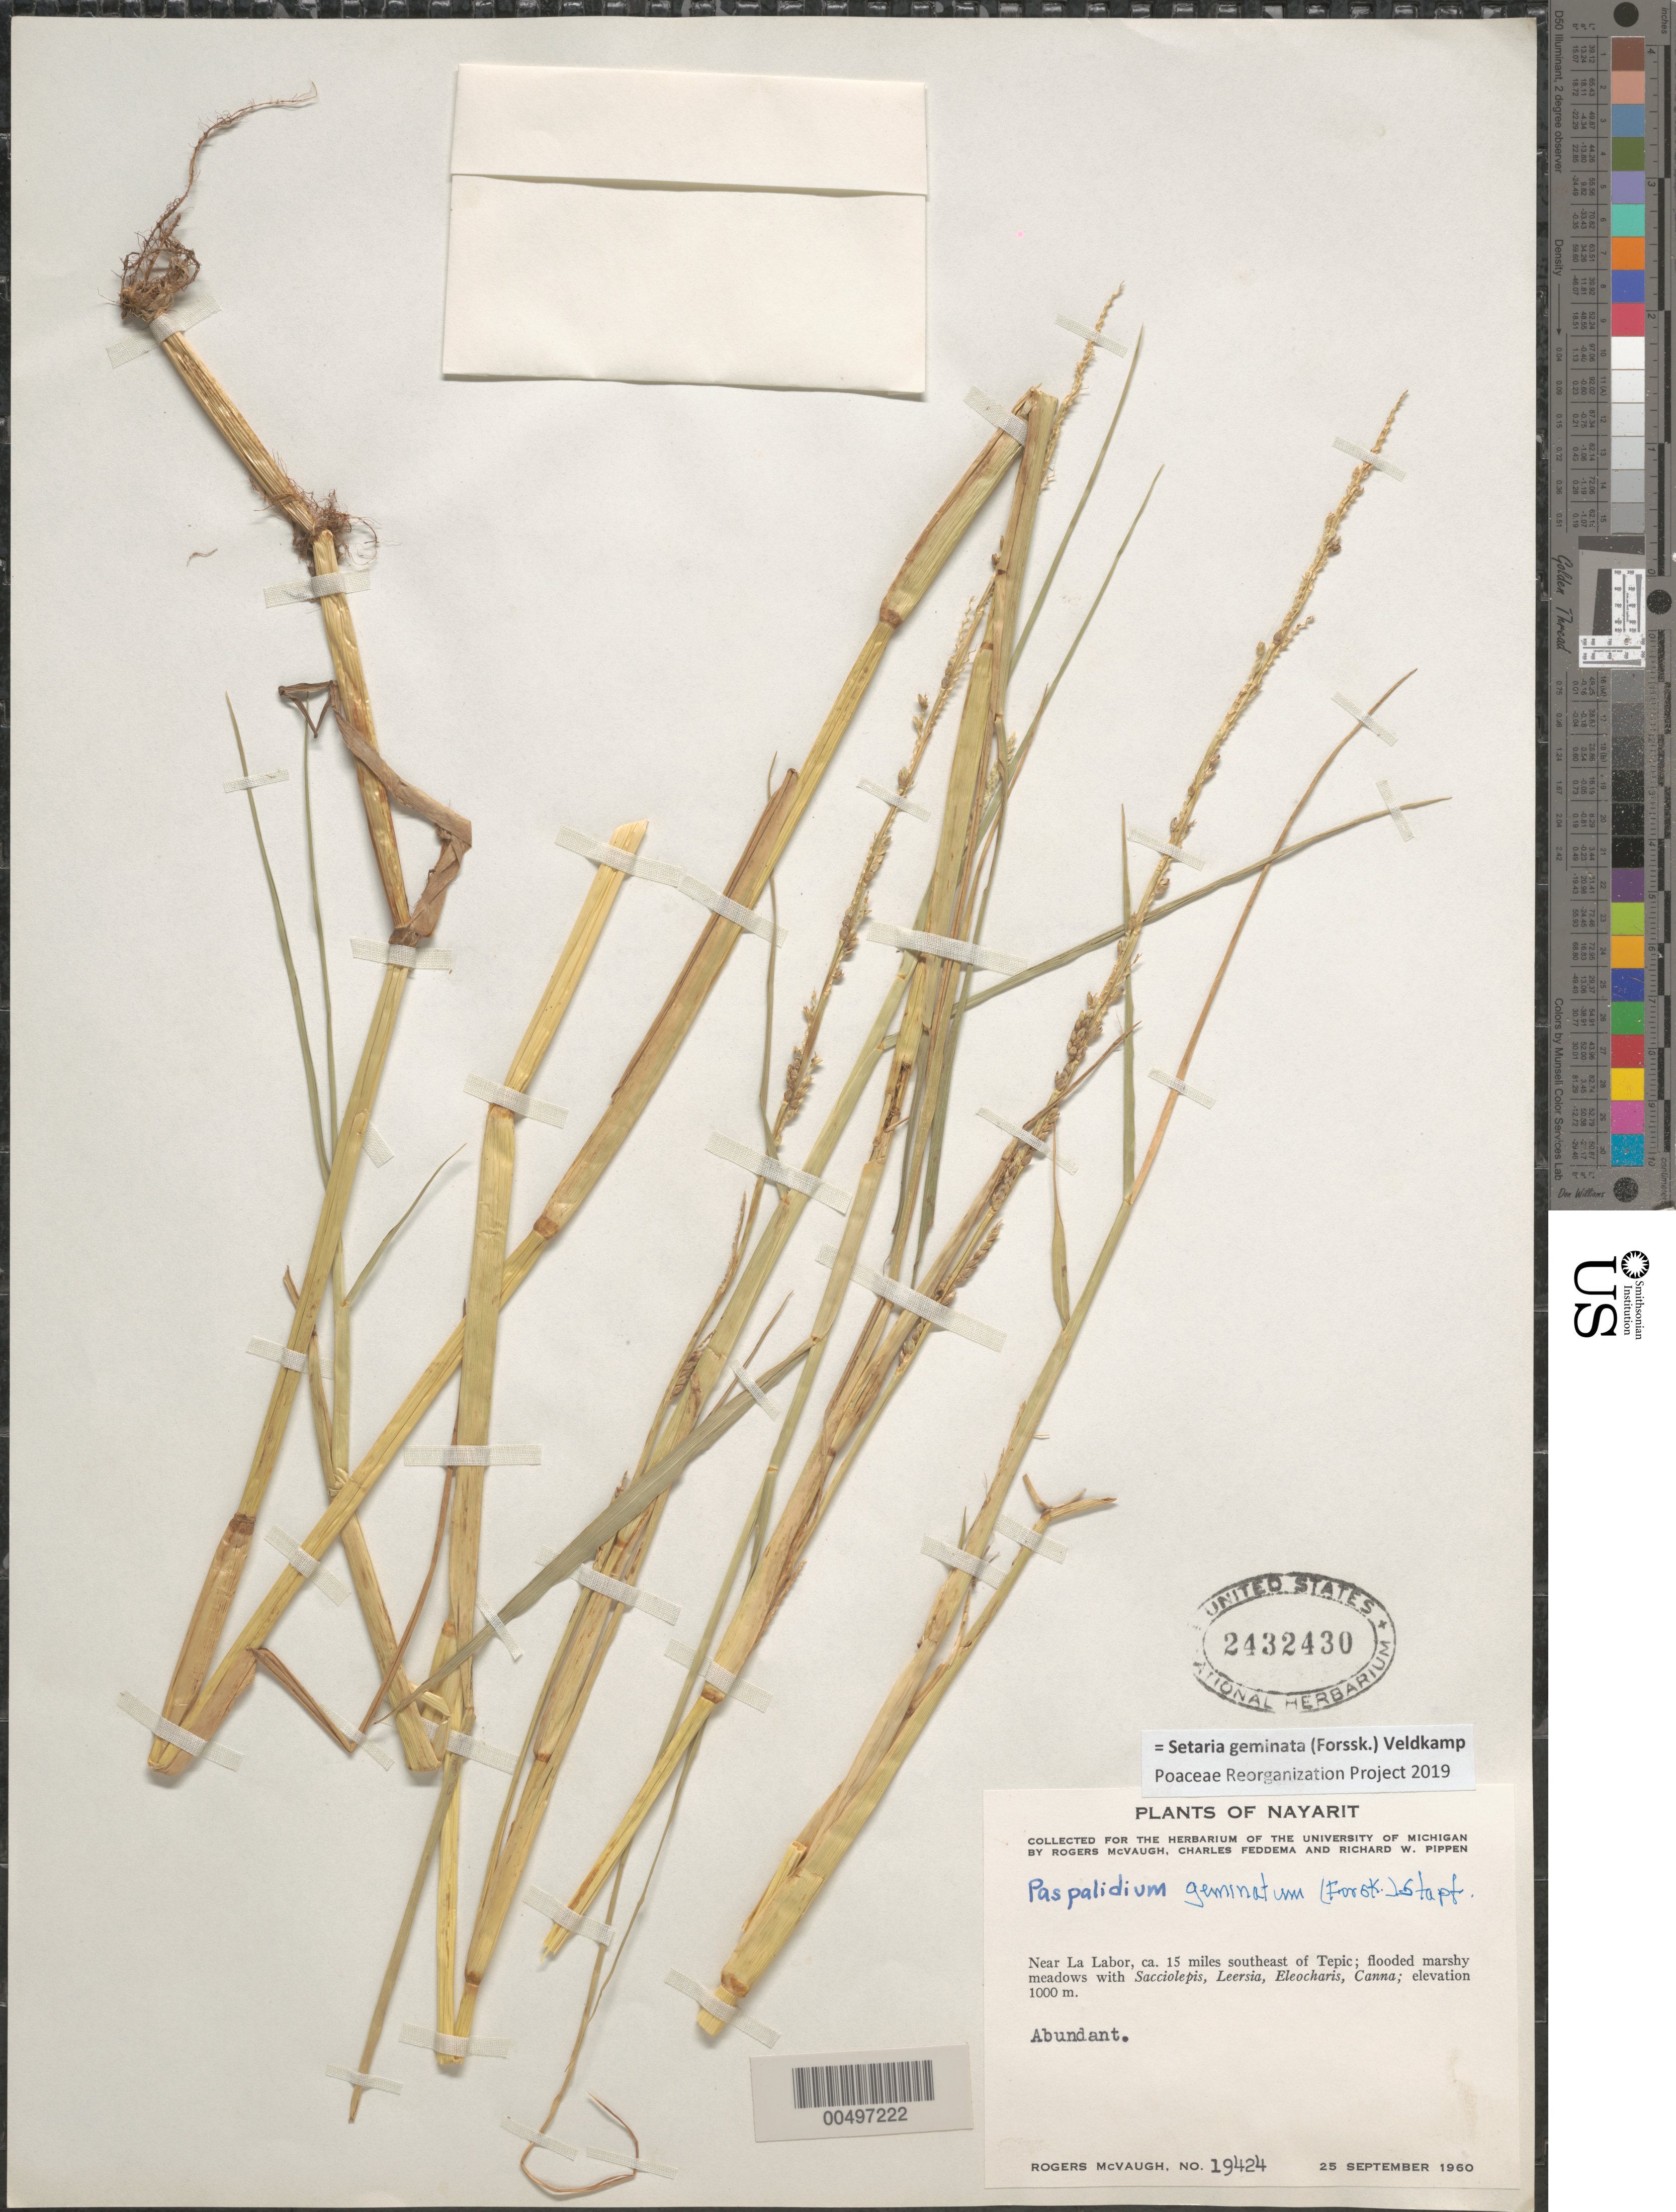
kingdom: Plantae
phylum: Tracheophyta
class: Liliopsida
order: Poales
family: Poaceae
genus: Setaria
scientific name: Setaria geminata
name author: (Forssk.) Veldkamp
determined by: Poaceae Reorganization Project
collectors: R. McVaugh, C. Feddema & R. W. Pippen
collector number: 19424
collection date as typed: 25 Sep 1960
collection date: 1960-09-25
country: Mexico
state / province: Nayarit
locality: Near La Labor, ca 15 mi SE of Tepic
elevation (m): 1000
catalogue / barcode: US 2432430